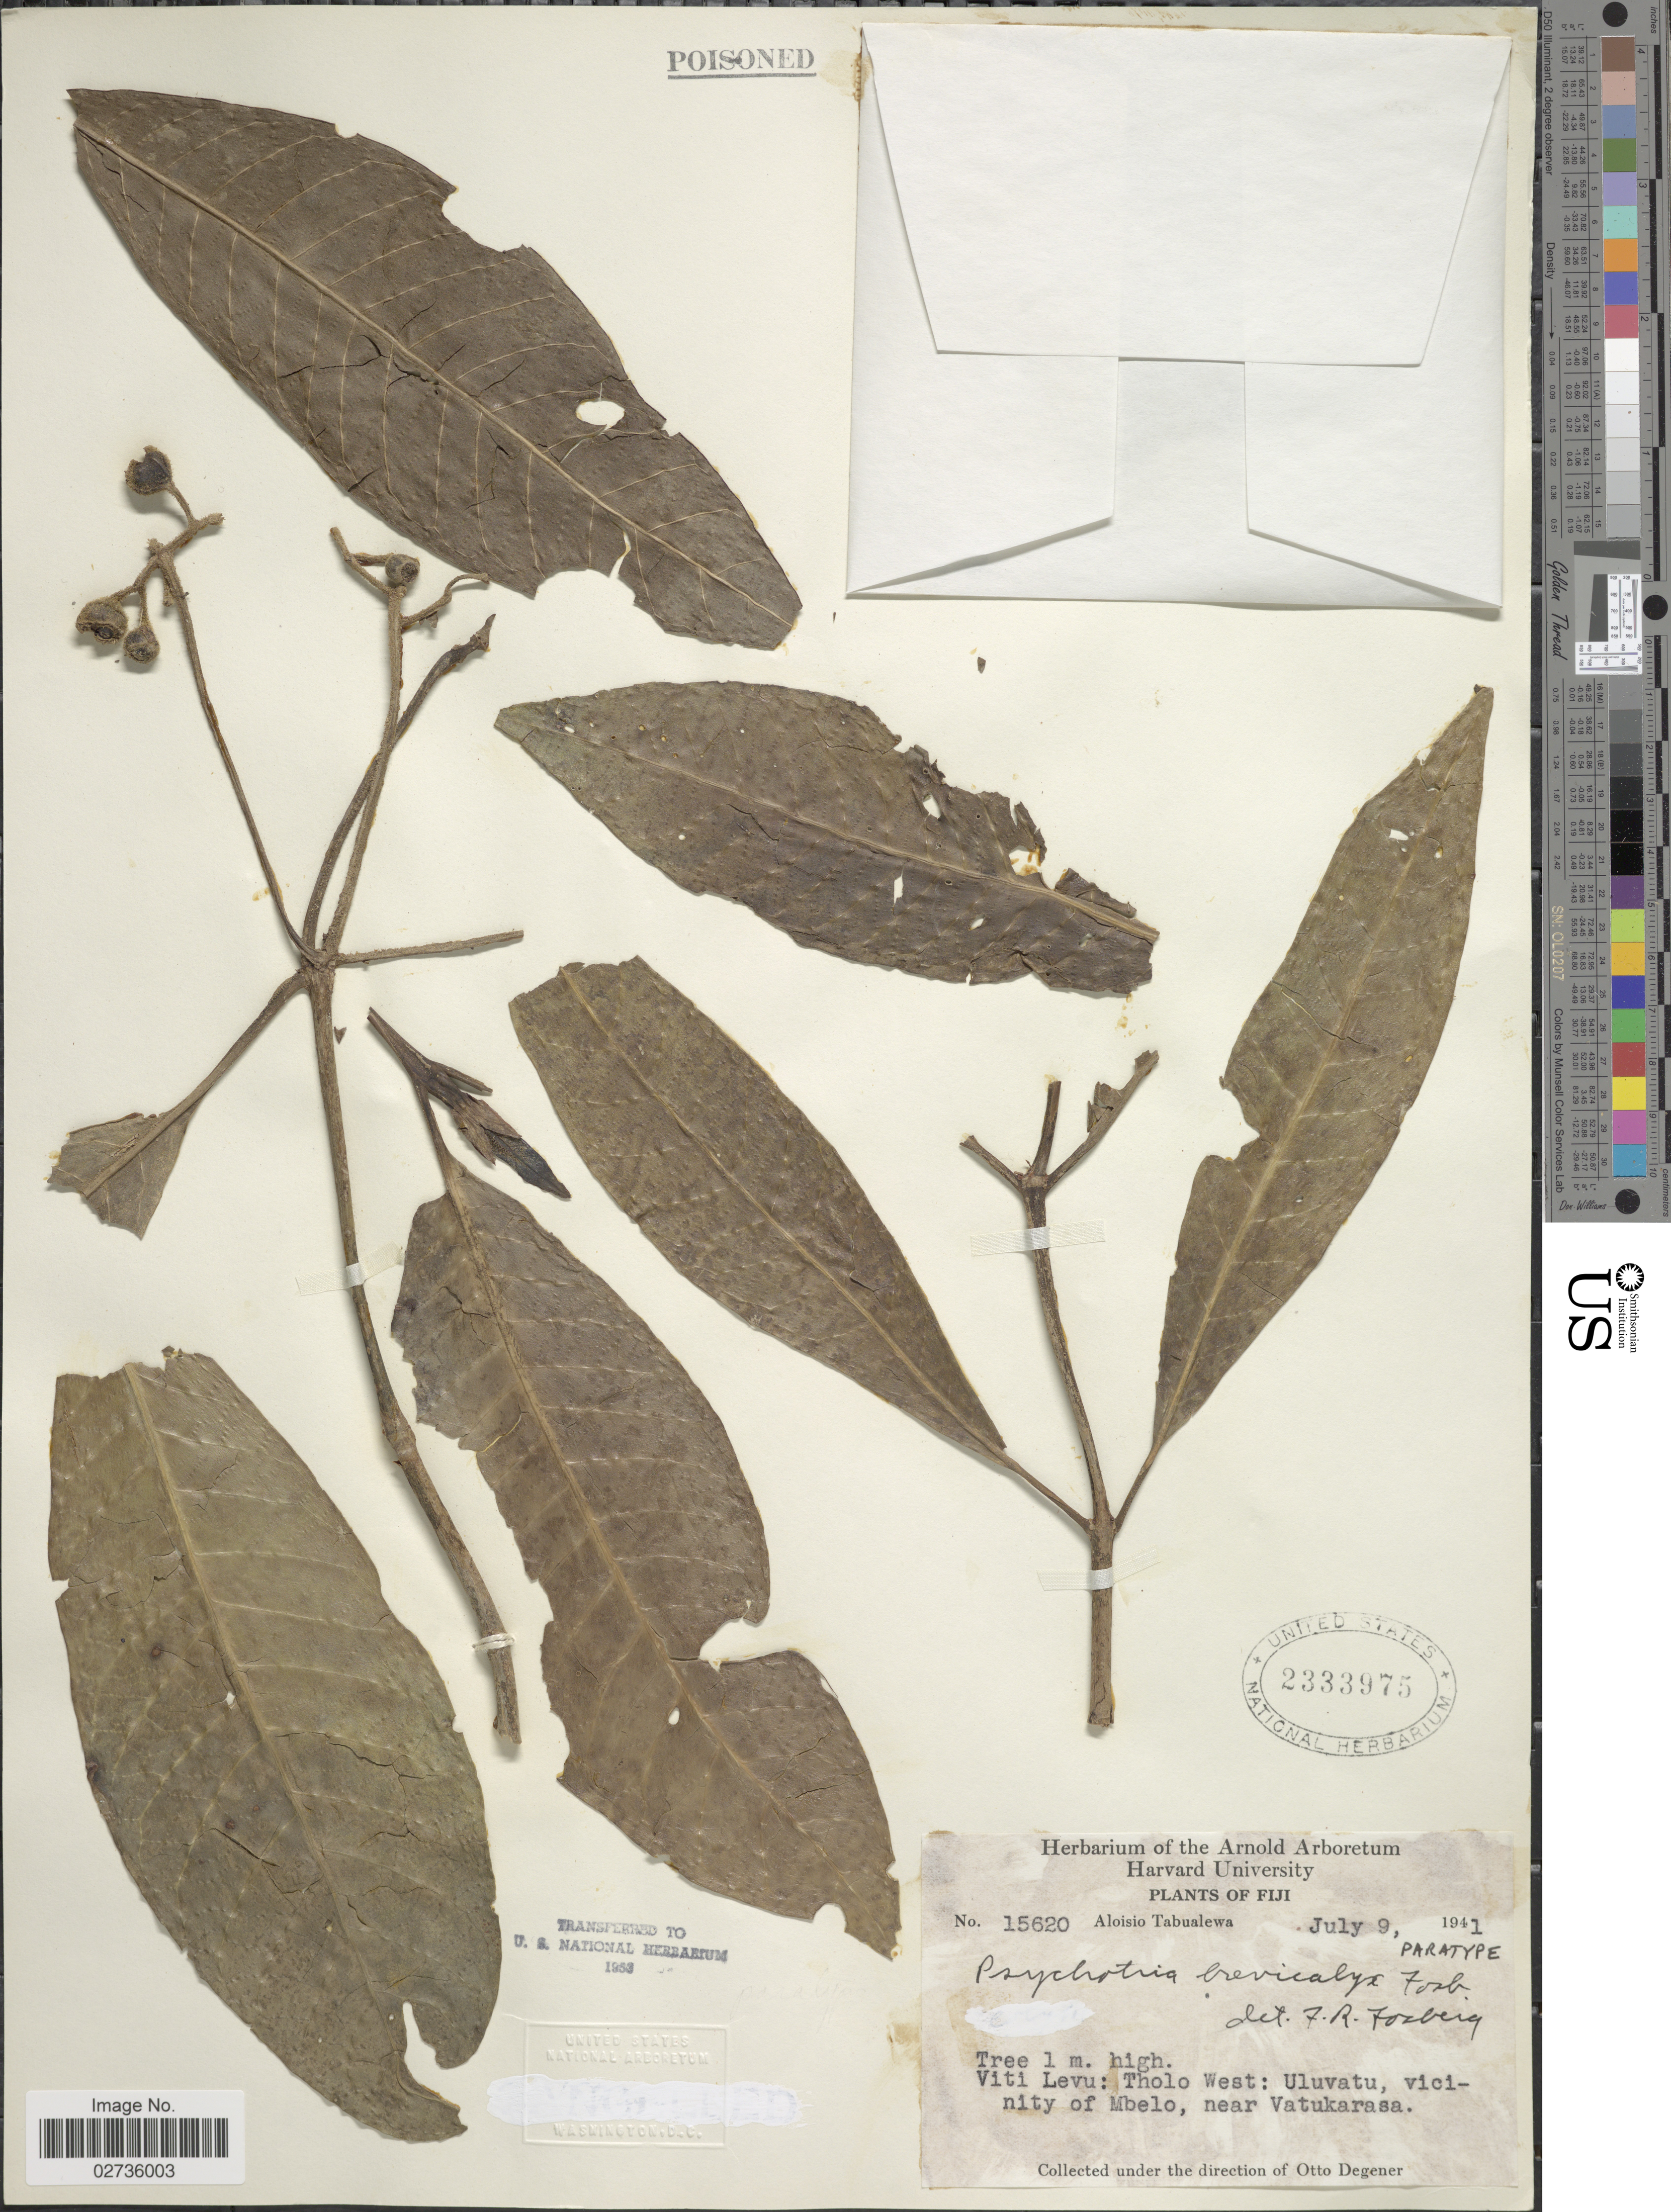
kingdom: Plantae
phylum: Tracheophyta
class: Magnoliopsida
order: Gentianales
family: Rubiaceae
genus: Psychotria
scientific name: Psychotria brevicalyx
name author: Fosberg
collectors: A. Tabualewa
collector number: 15620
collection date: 1941-07-09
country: Fiji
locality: Viti Levu: Tholo West: Uluvatu, vicinity of Mbelo, near Vatukarasa.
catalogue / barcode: US 2333975